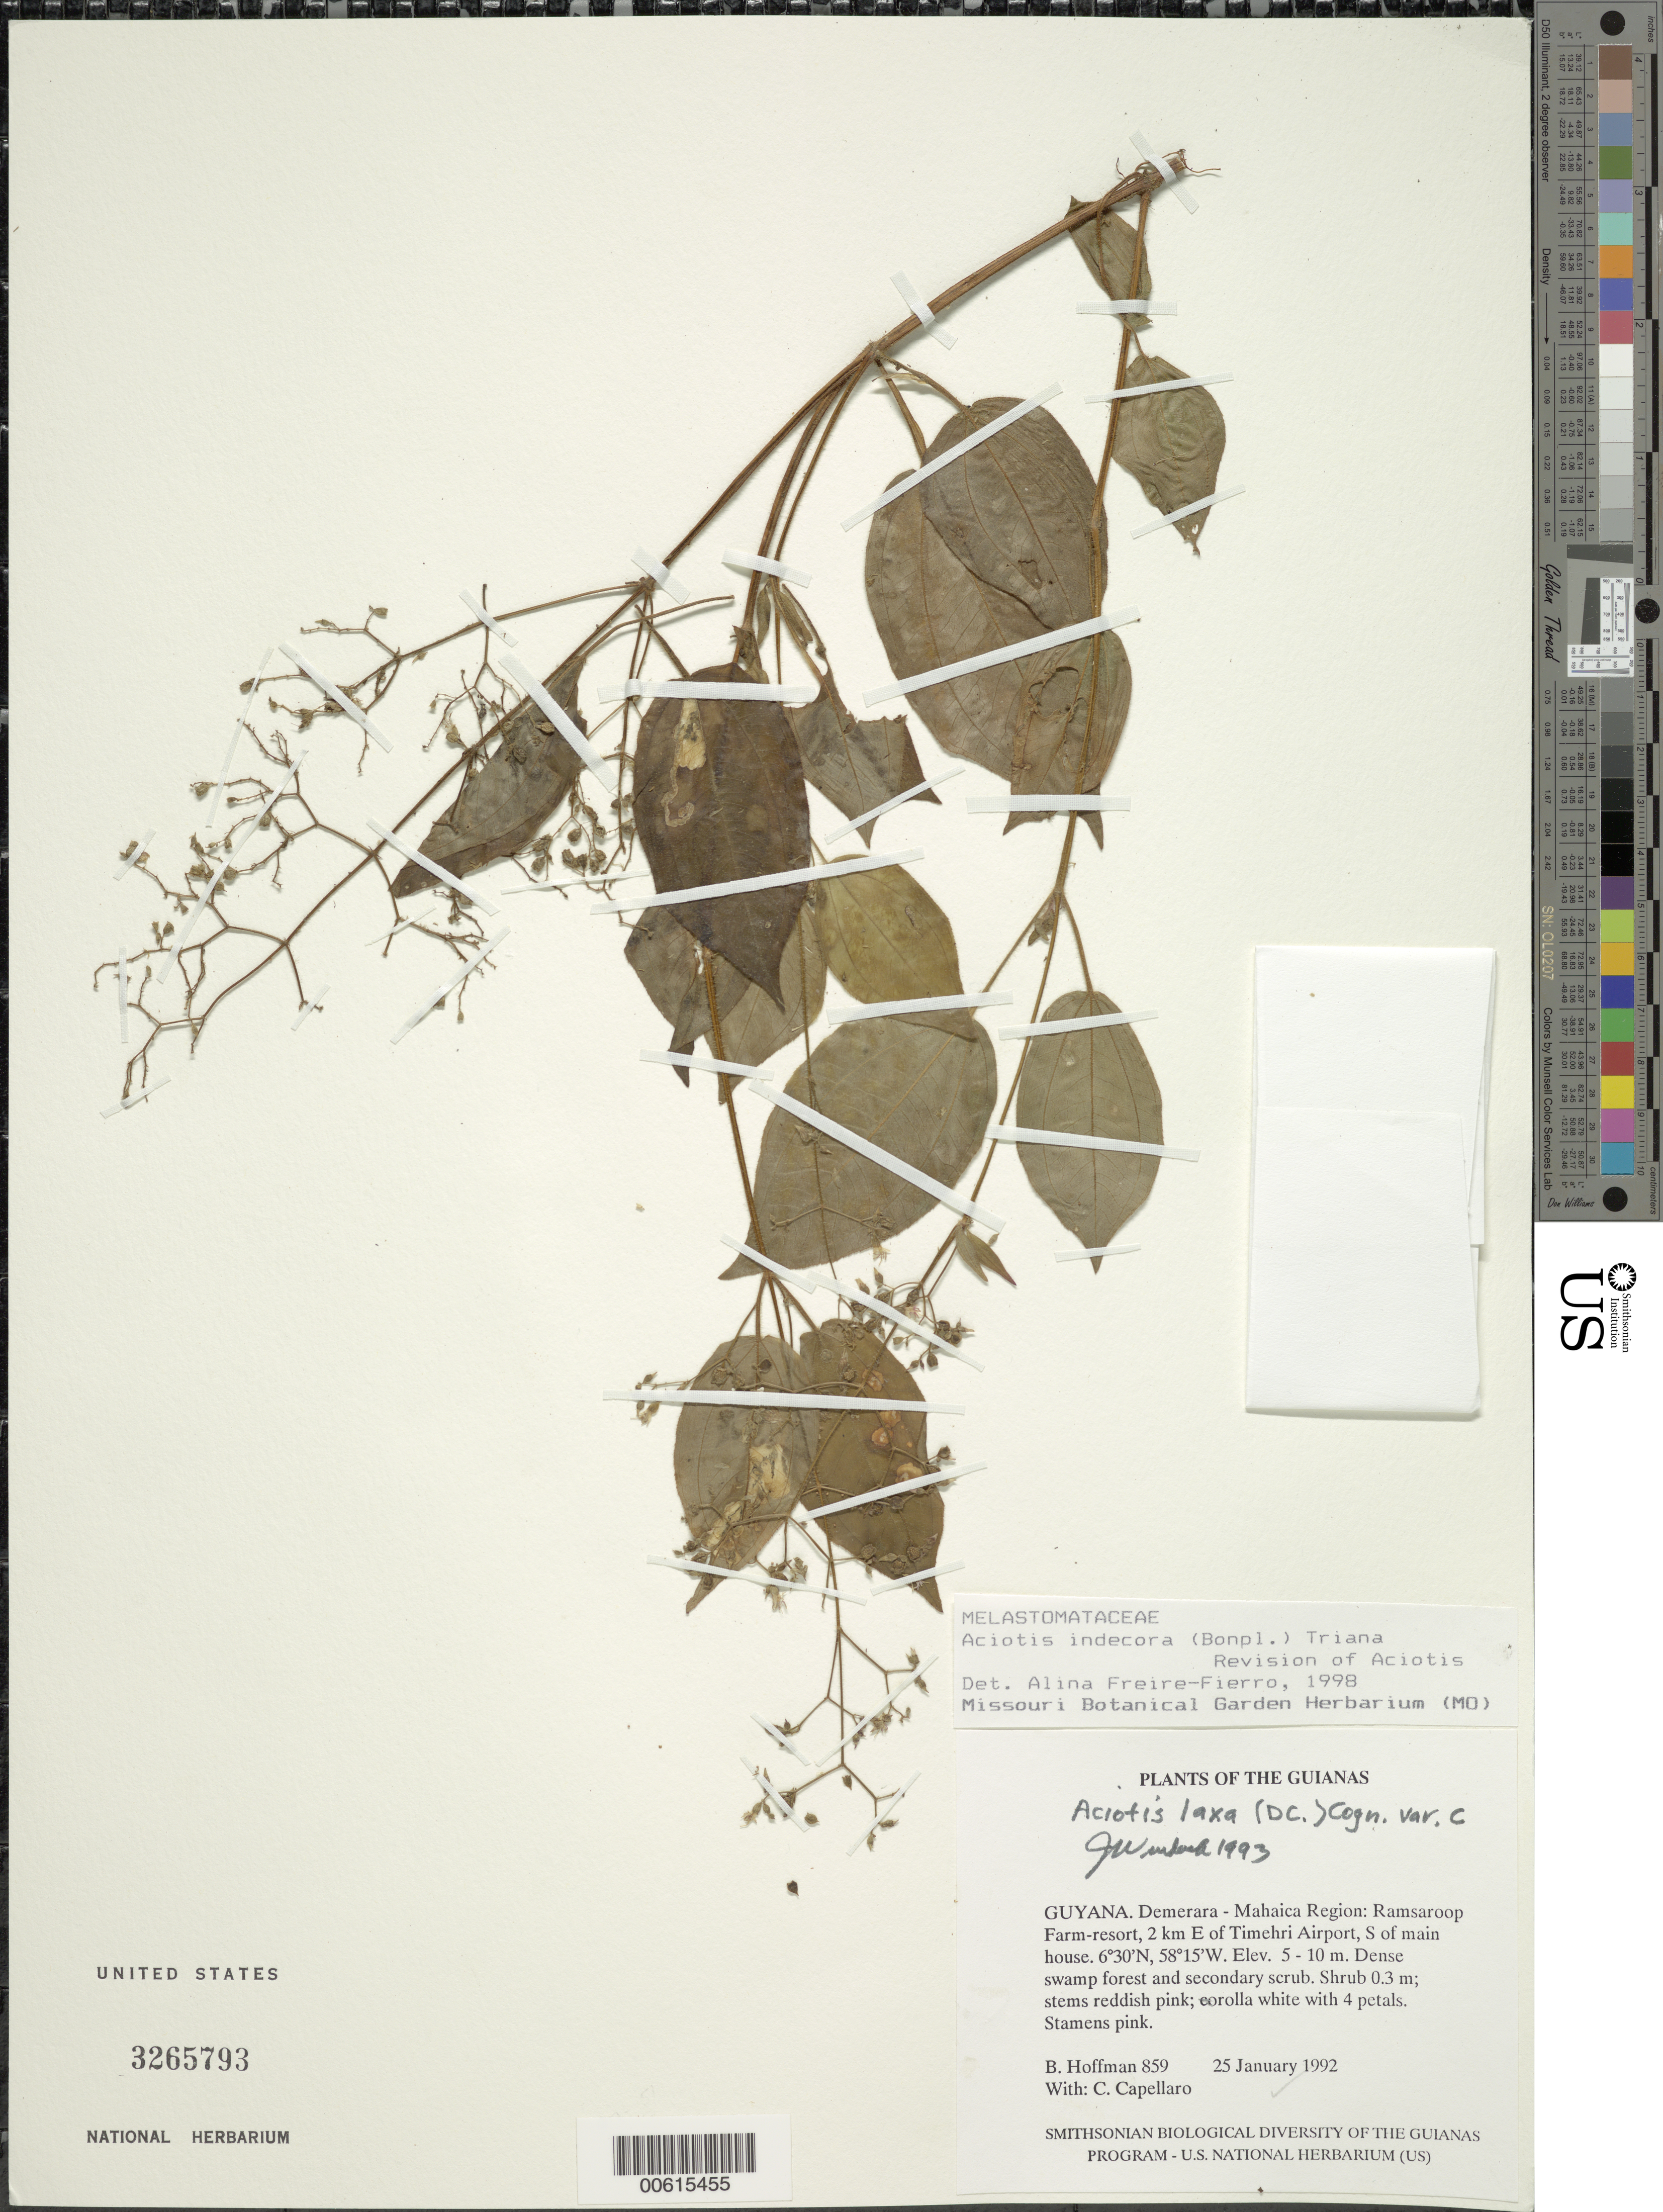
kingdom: Plantae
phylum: Tracheophyta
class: Magnoliopsida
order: Myrtales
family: Melastomataceae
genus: Aciotis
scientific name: Aciotis laxa var. C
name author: (DC.) Cogn.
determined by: Wurdack, John J., (US), US (UNITED STATES)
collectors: B. Hoffman & C. Capellaro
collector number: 859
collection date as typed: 25 January 1992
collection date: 1992-01-25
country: Guyana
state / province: Demerara-Mahaica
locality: Ramsaroop Farm-resort, 2 km E of Timehri Airport, S of main house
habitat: Dense swamp forest and secondary scrub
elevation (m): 5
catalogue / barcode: US 3265793